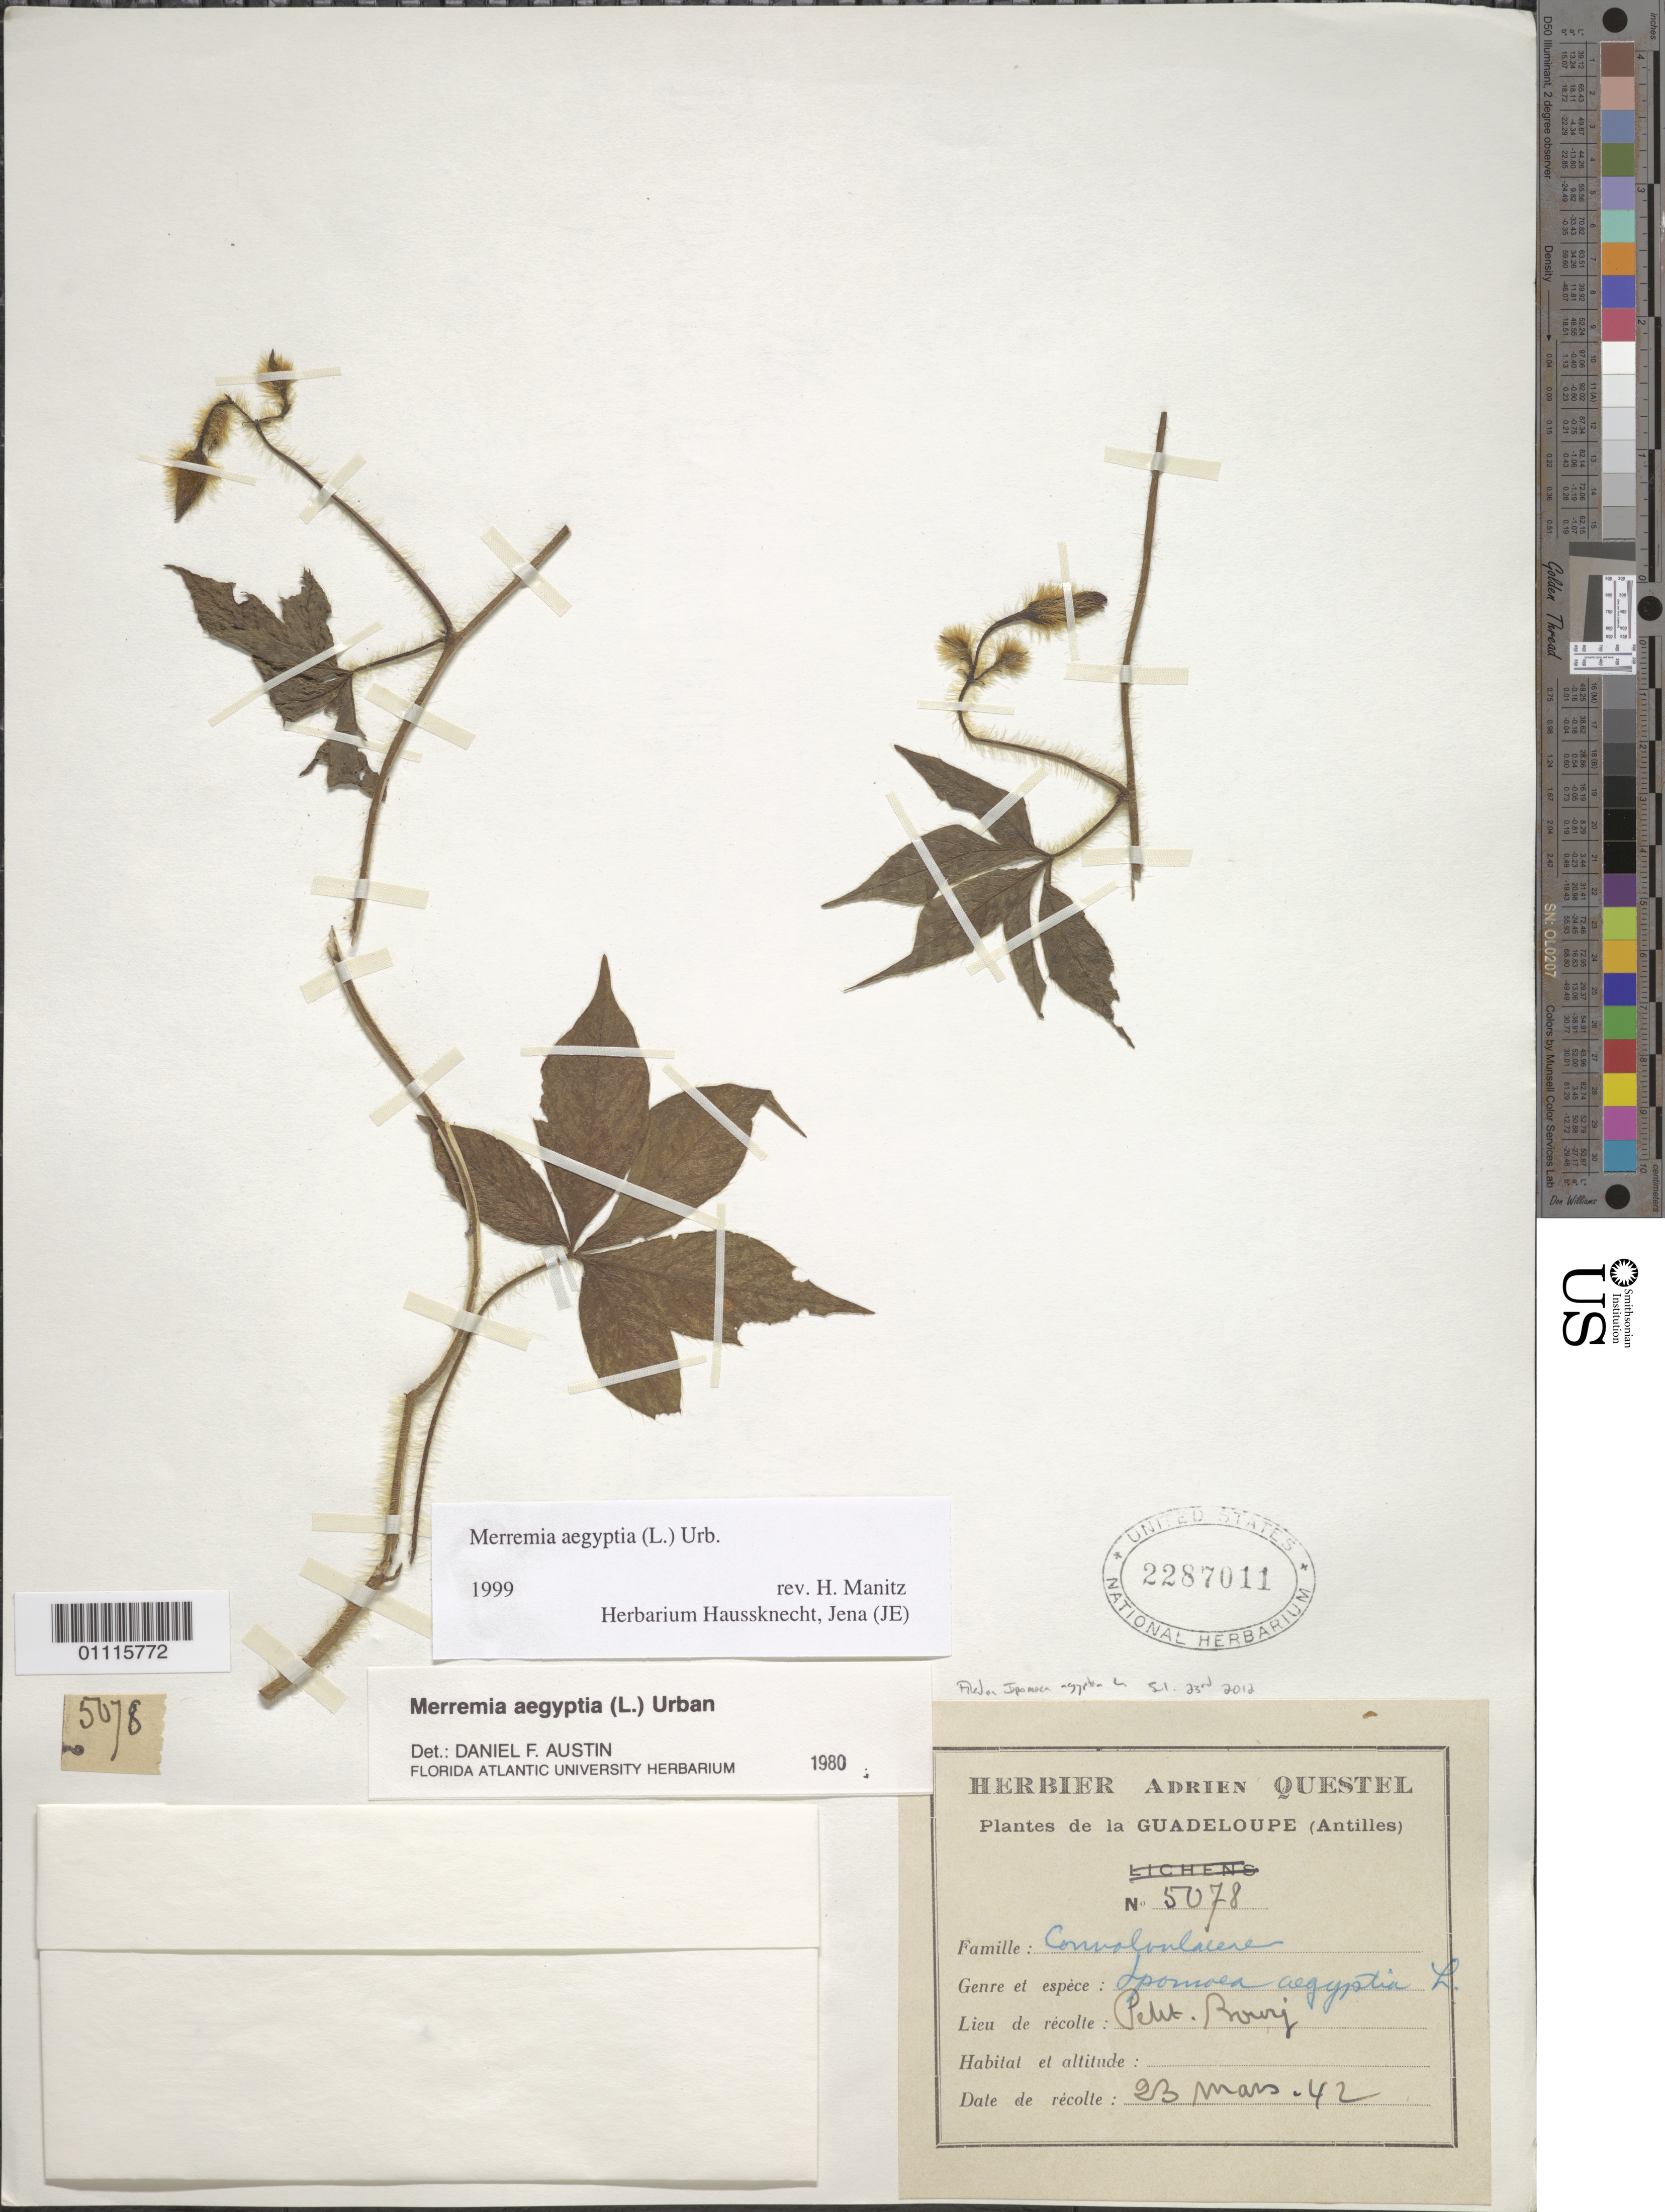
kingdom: Plantae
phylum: Tracheophyta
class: Magnoliopsida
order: Solanales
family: Convolvulaceae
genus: Distimake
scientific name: Distimake aegyptius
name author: (L.) A. R. Simões & Staples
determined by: Strong, Mark T., (BOT), Smithsonian Institution - National Museum of Natural History (UNITED STATES)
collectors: A. Questel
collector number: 5078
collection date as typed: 23 Mar 1942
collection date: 1942-03-23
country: Guadeloupe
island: Basse Terre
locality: Petit-Bourg.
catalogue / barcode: US 2287011